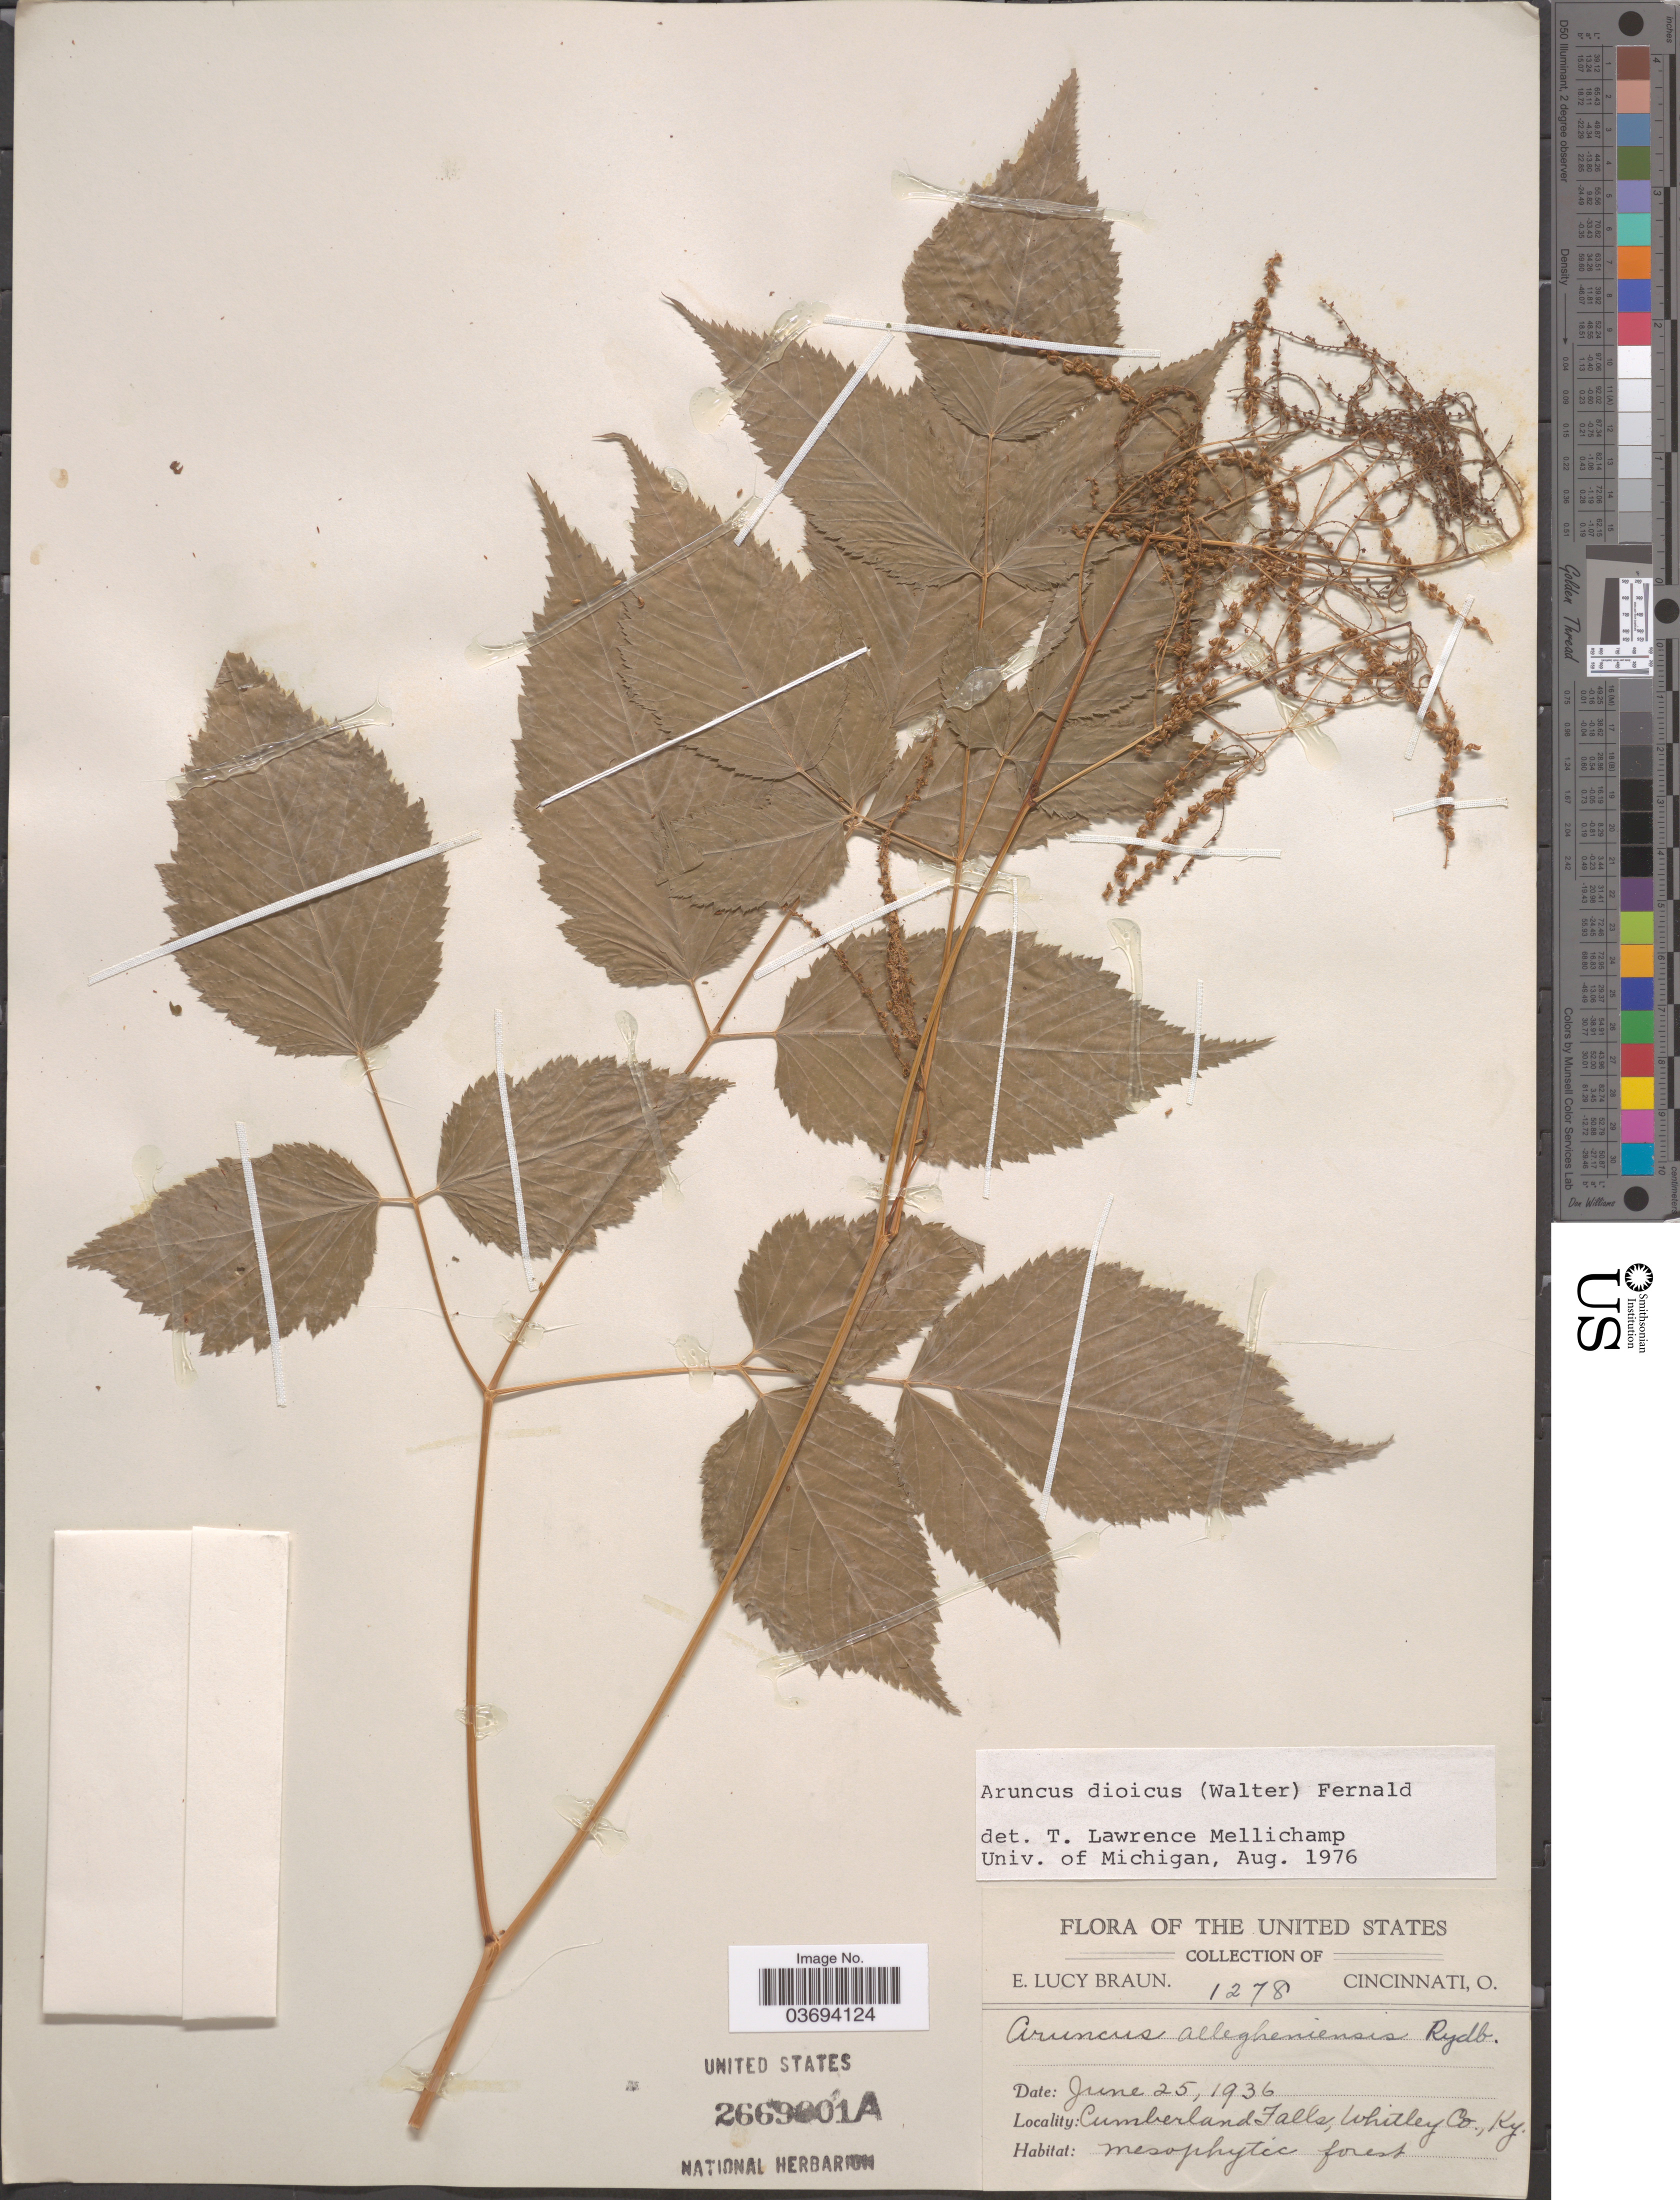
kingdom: Plantae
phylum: Tracheophyta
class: Magnoliopsida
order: Rosales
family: Rosaceae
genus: Aruncus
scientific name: Aruncus dioicus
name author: (Walter) Fernald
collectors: E. L. Braun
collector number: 1278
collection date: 1936-06-25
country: United States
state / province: Kentucky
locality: Cumberland Falls, Whitley Co.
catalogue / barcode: US 2669001A